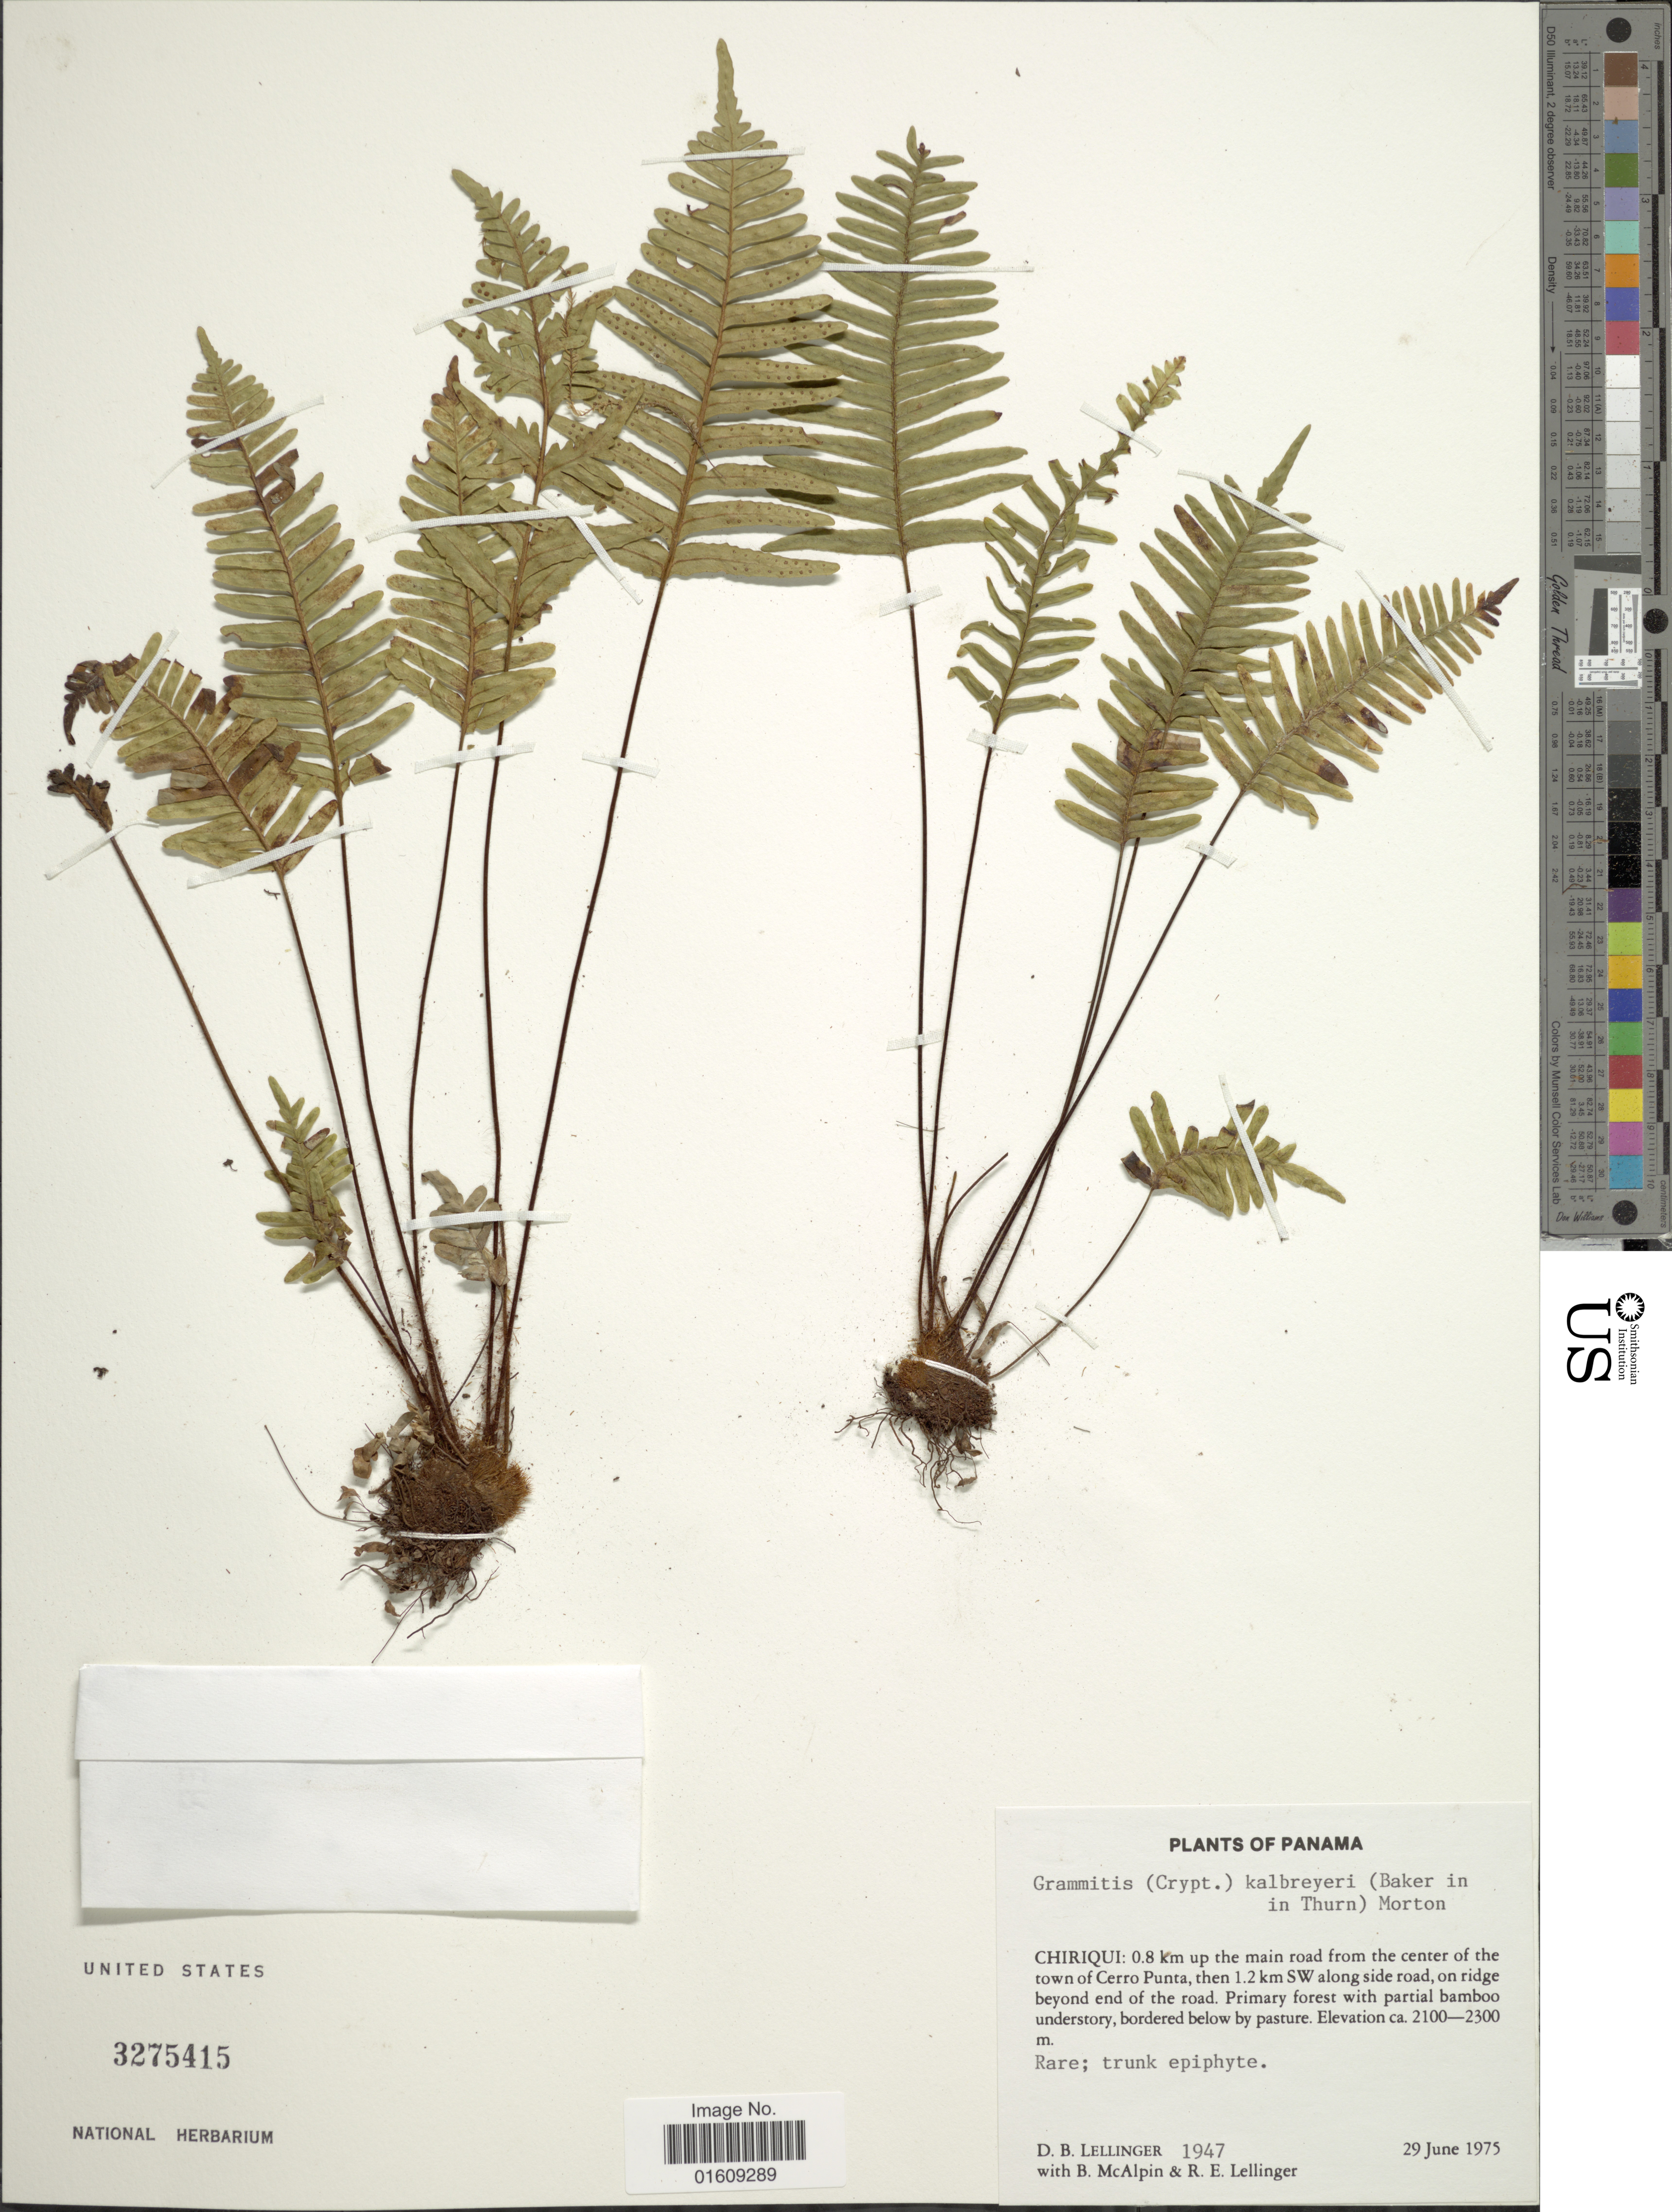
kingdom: Plantae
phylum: Tracheophyta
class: Polypodiopsida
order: Polypodiales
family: Polypodiaceae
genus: Ceradenia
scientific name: Ceradenia kalbreyeri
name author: (Baker) L.E. Bishop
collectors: D. B. Lellinger, B. McAlpin & R. E. Lellinger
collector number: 1947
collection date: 1975-06-29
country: Panama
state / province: Chiriqui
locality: Panama, Chiriqui: 0.8 km up the main road from the center of the town of Cerro Punta, Then 1.2 km SW along side road, on ridge beyond end of the road.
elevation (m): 2100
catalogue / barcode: US 3275412